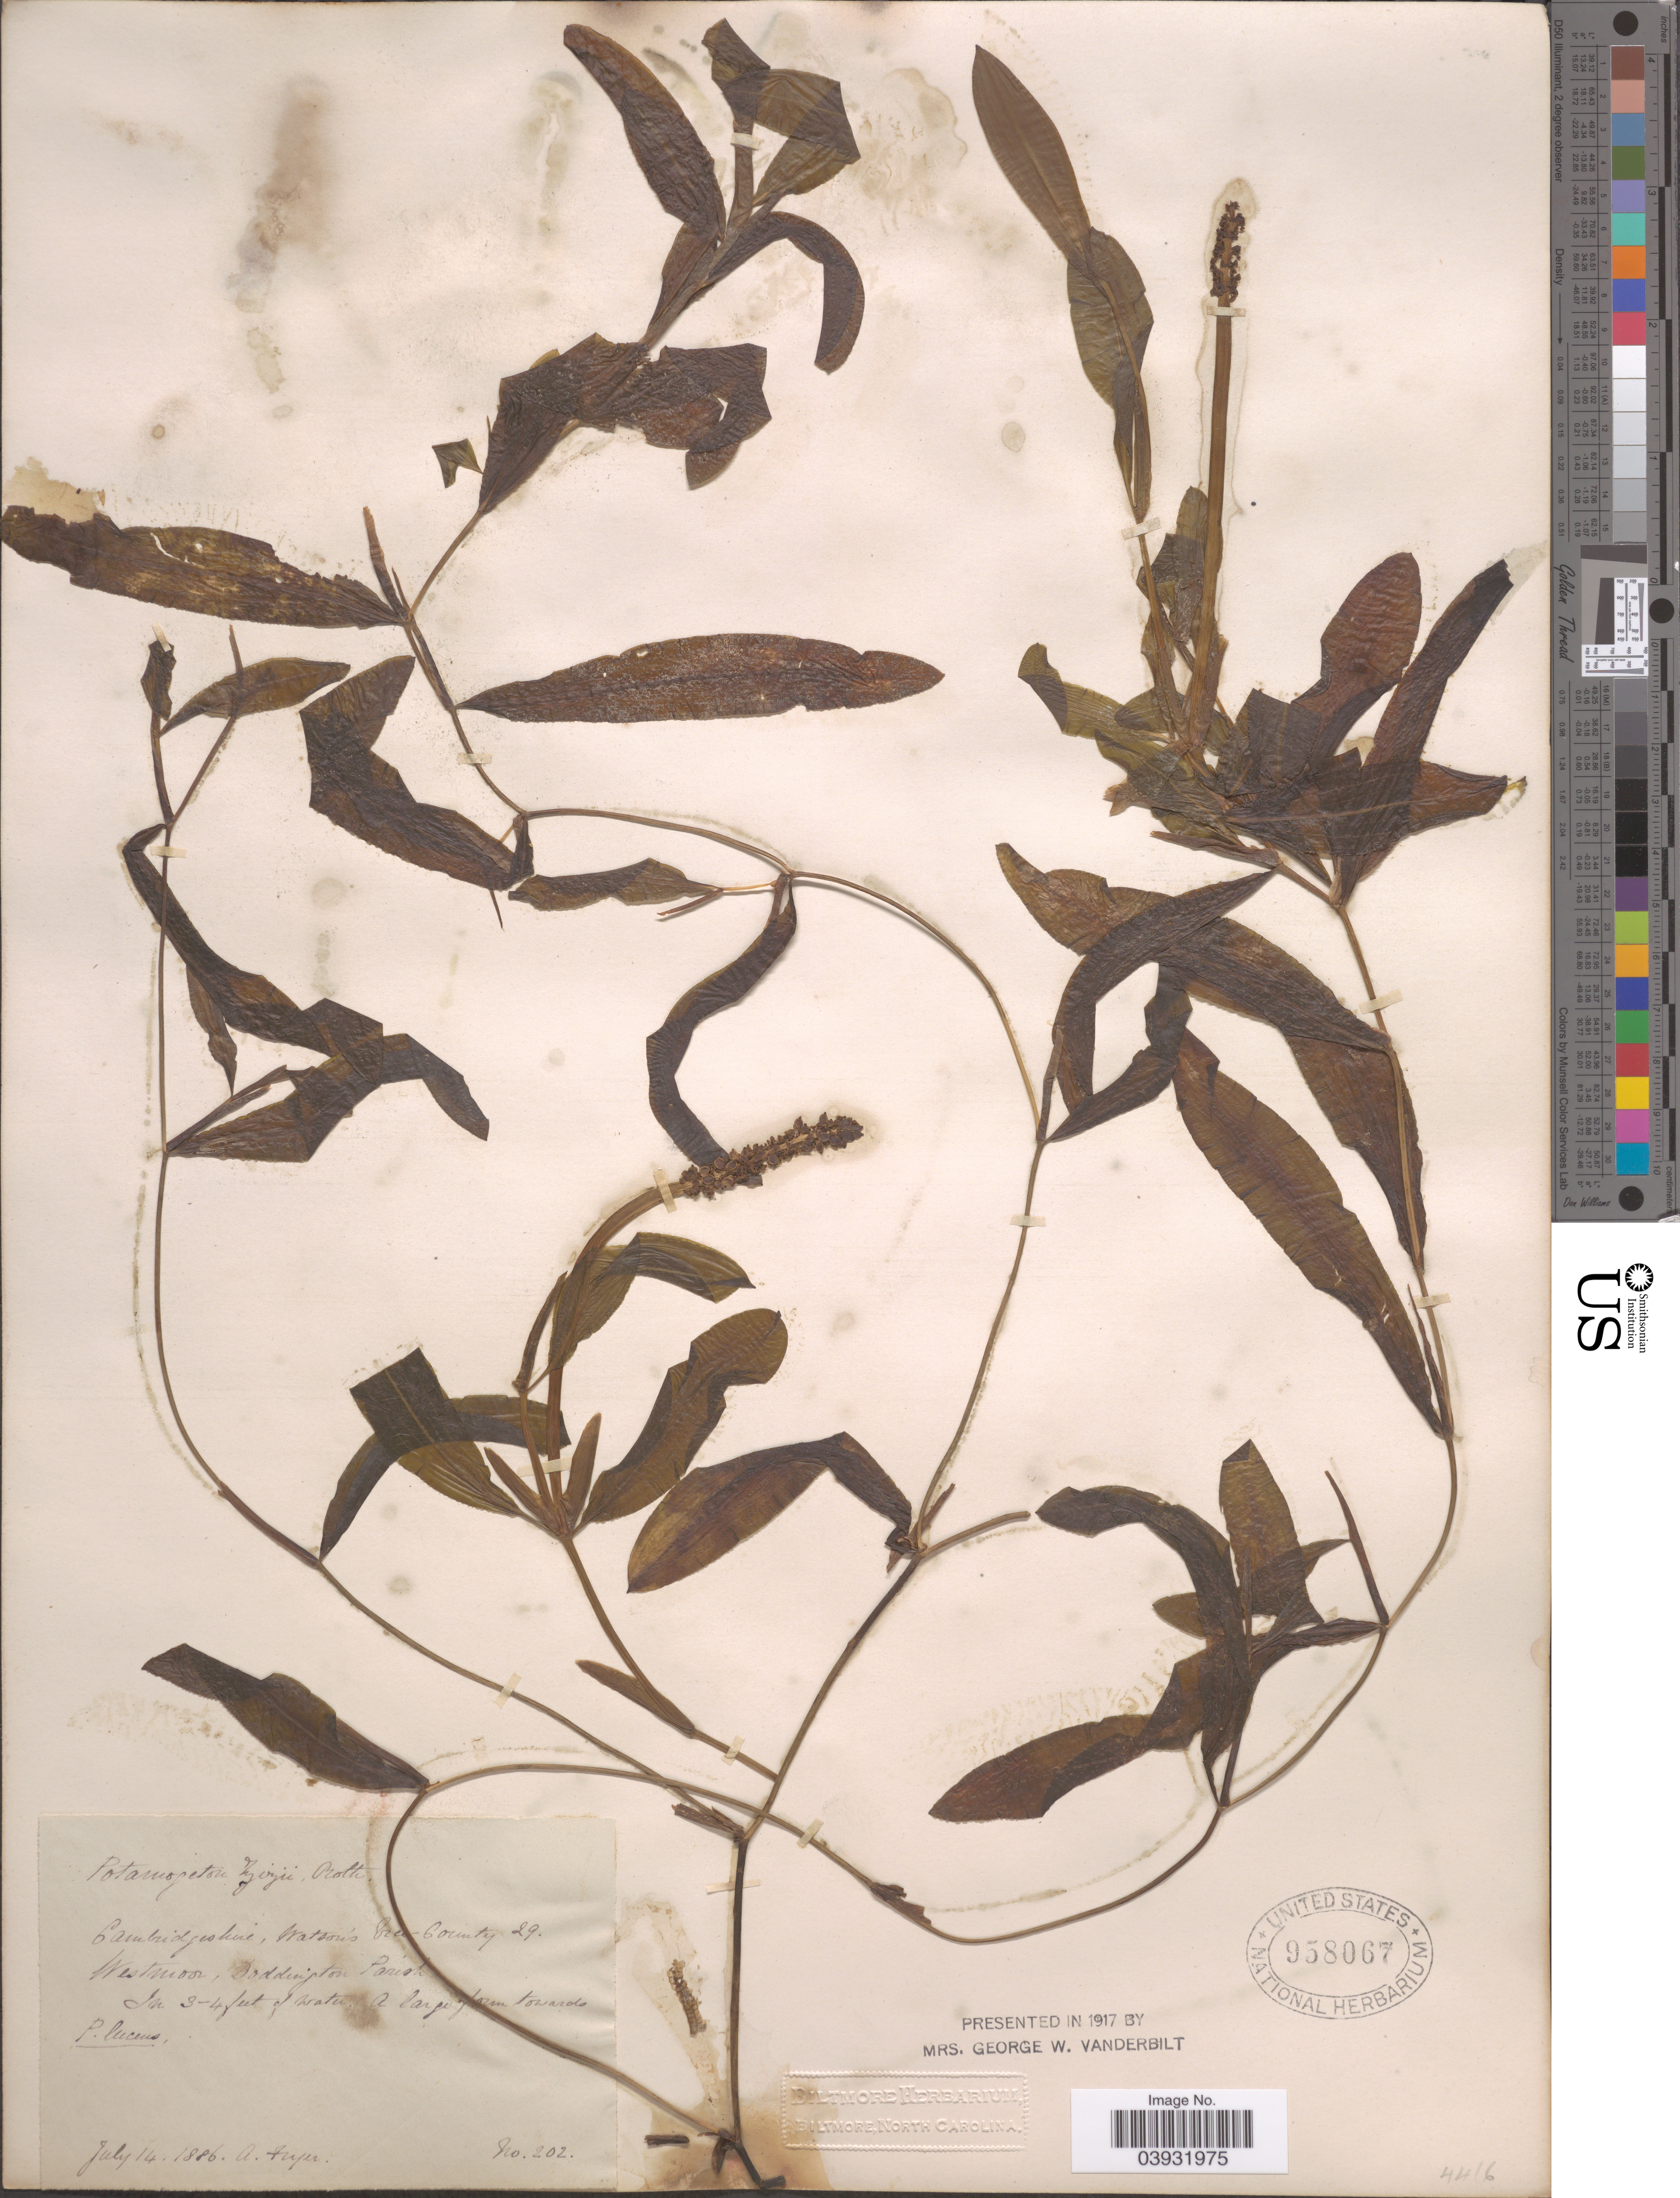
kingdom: Plantae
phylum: Tracheophyta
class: Liliopsida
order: Alismatales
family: Potamogetonaceae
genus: Potamogeton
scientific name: Potamogeton alpinus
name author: Balb.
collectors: A. Fryer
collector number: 202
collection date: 1886-07-14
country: United Kingdom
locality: Westmoor, Doddingston Parish.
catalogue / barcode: US 958067